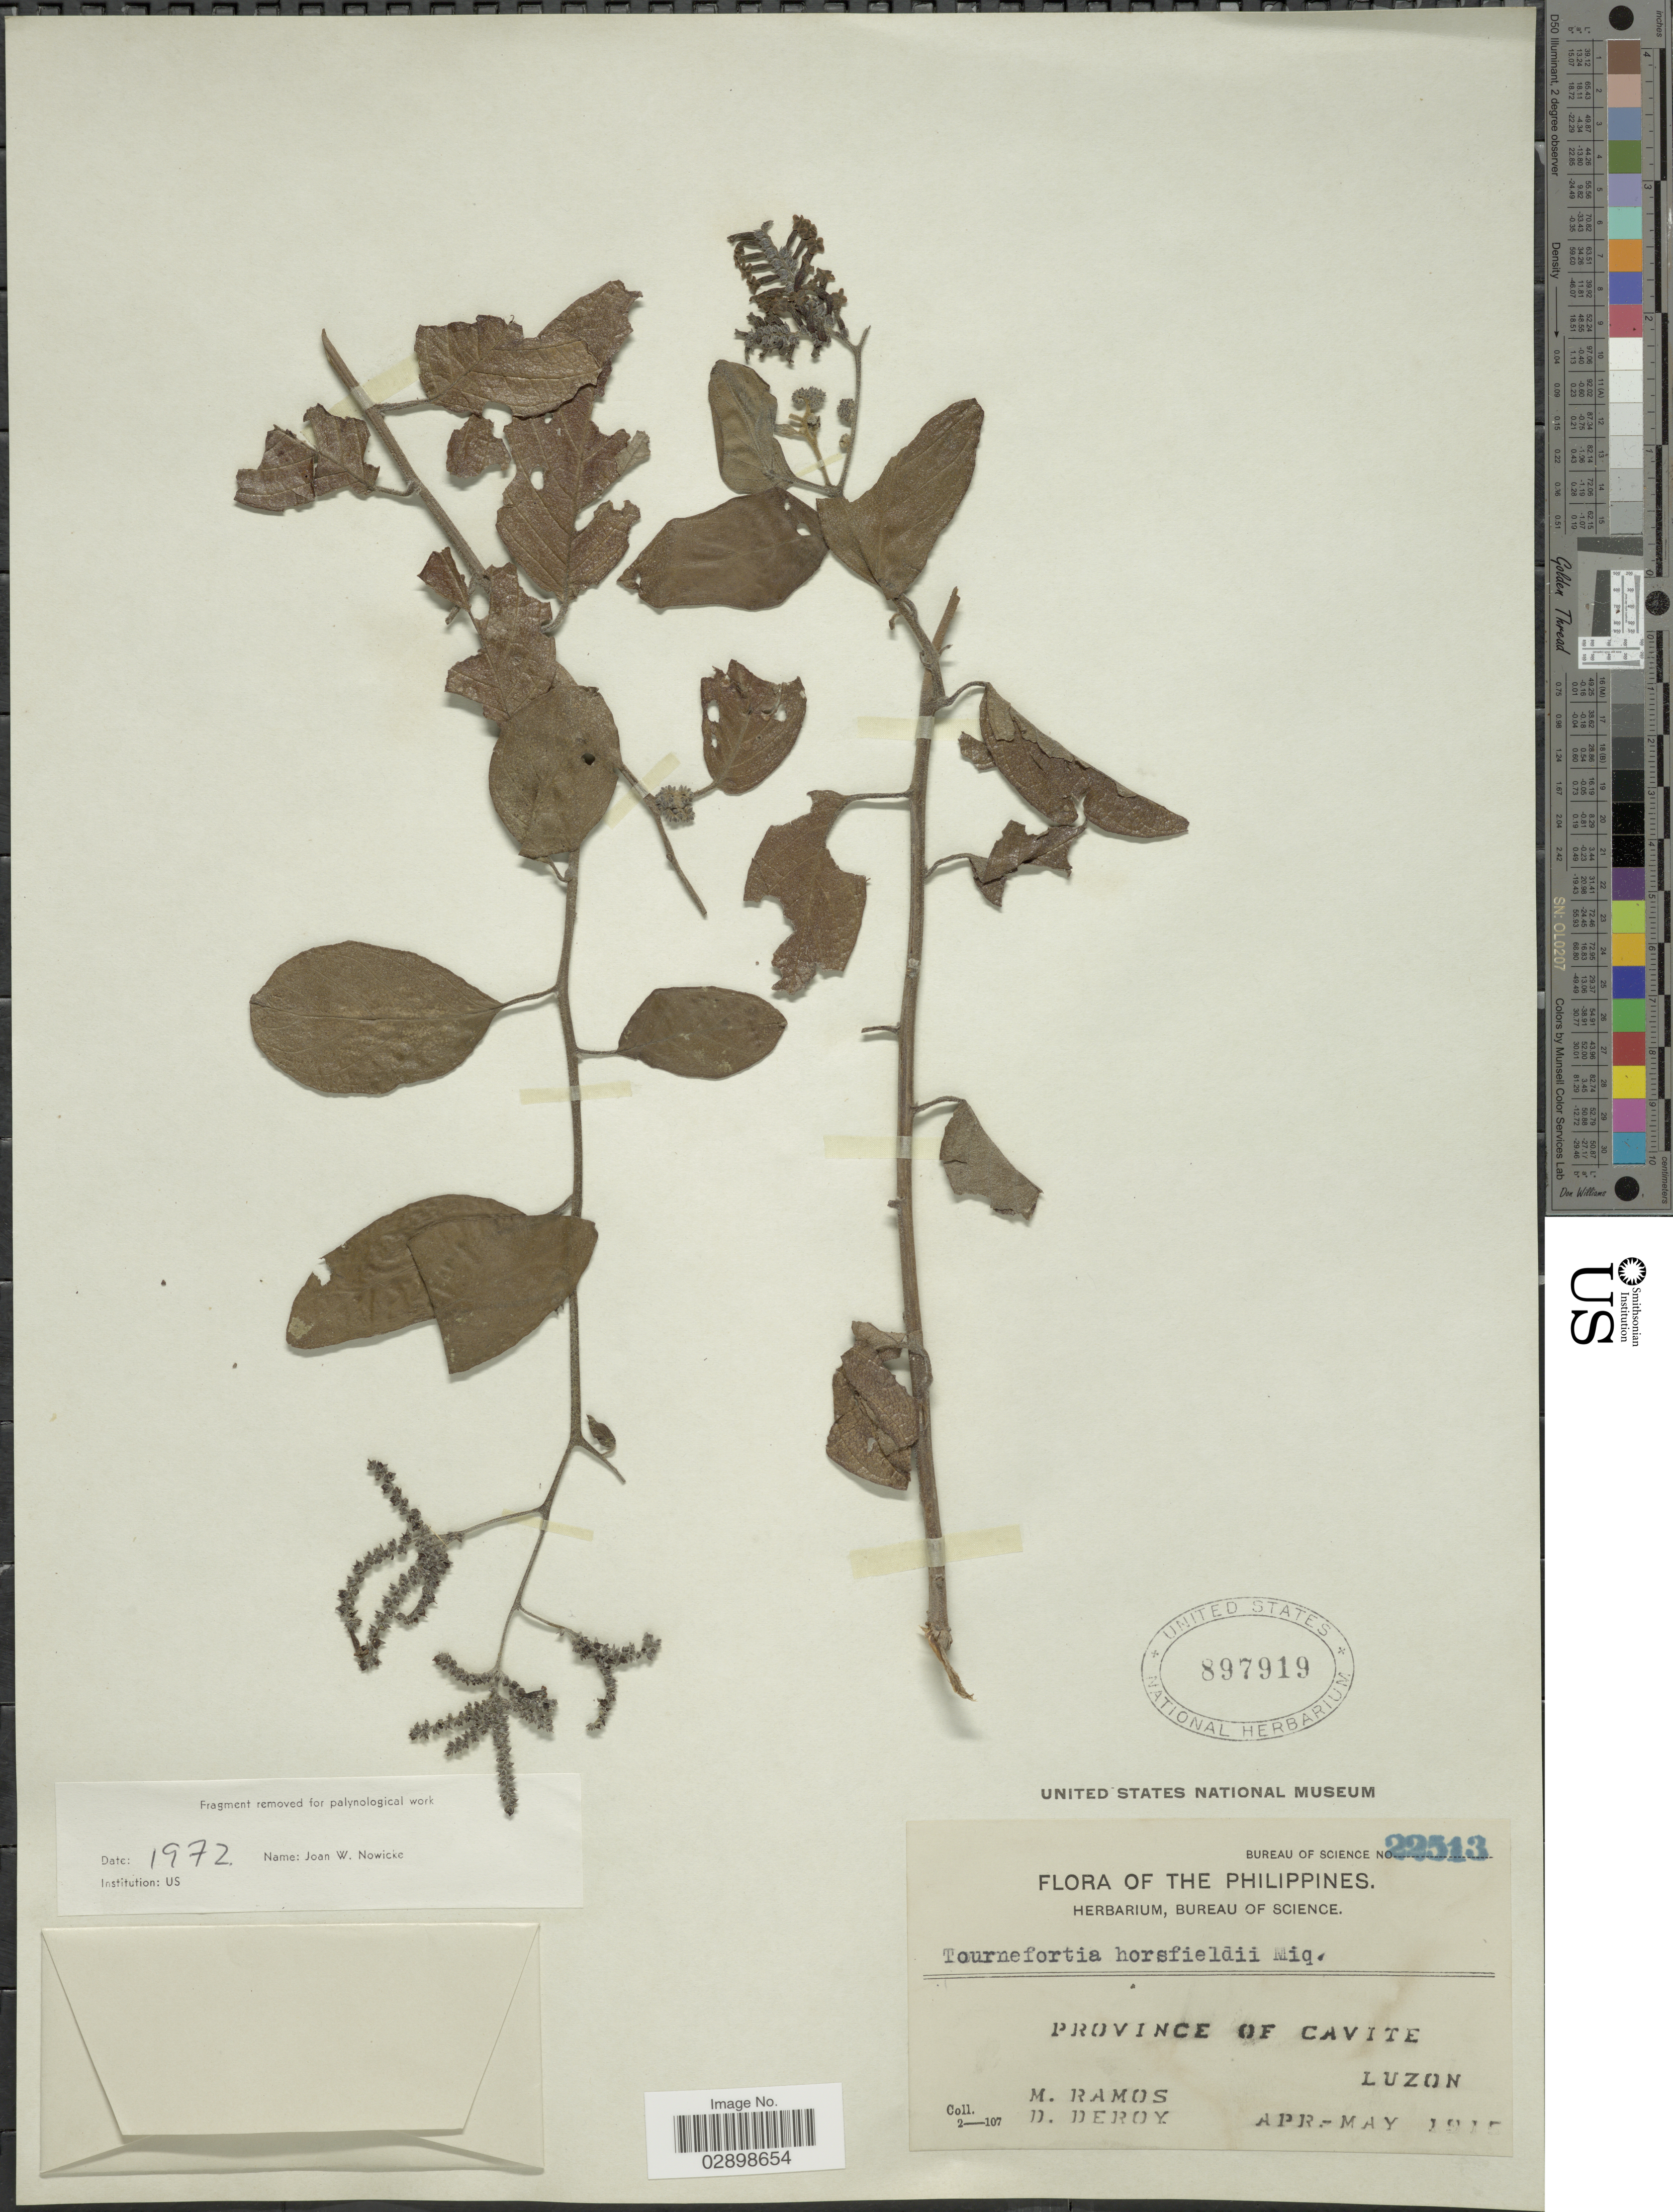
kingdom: Plantae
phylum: Tracheophyta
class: Magnoliopsida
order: Boraginales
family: Heliotropiaceae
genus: Tournefortia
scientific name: Tournefortia horsfieldii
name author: Miq.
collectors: M. Ramos & D. Deroy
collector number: Bureau of Science 22513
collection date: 1915-04/1915-05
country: Philippines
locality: Province of Cavite, Luzon.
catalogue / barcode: US 897919